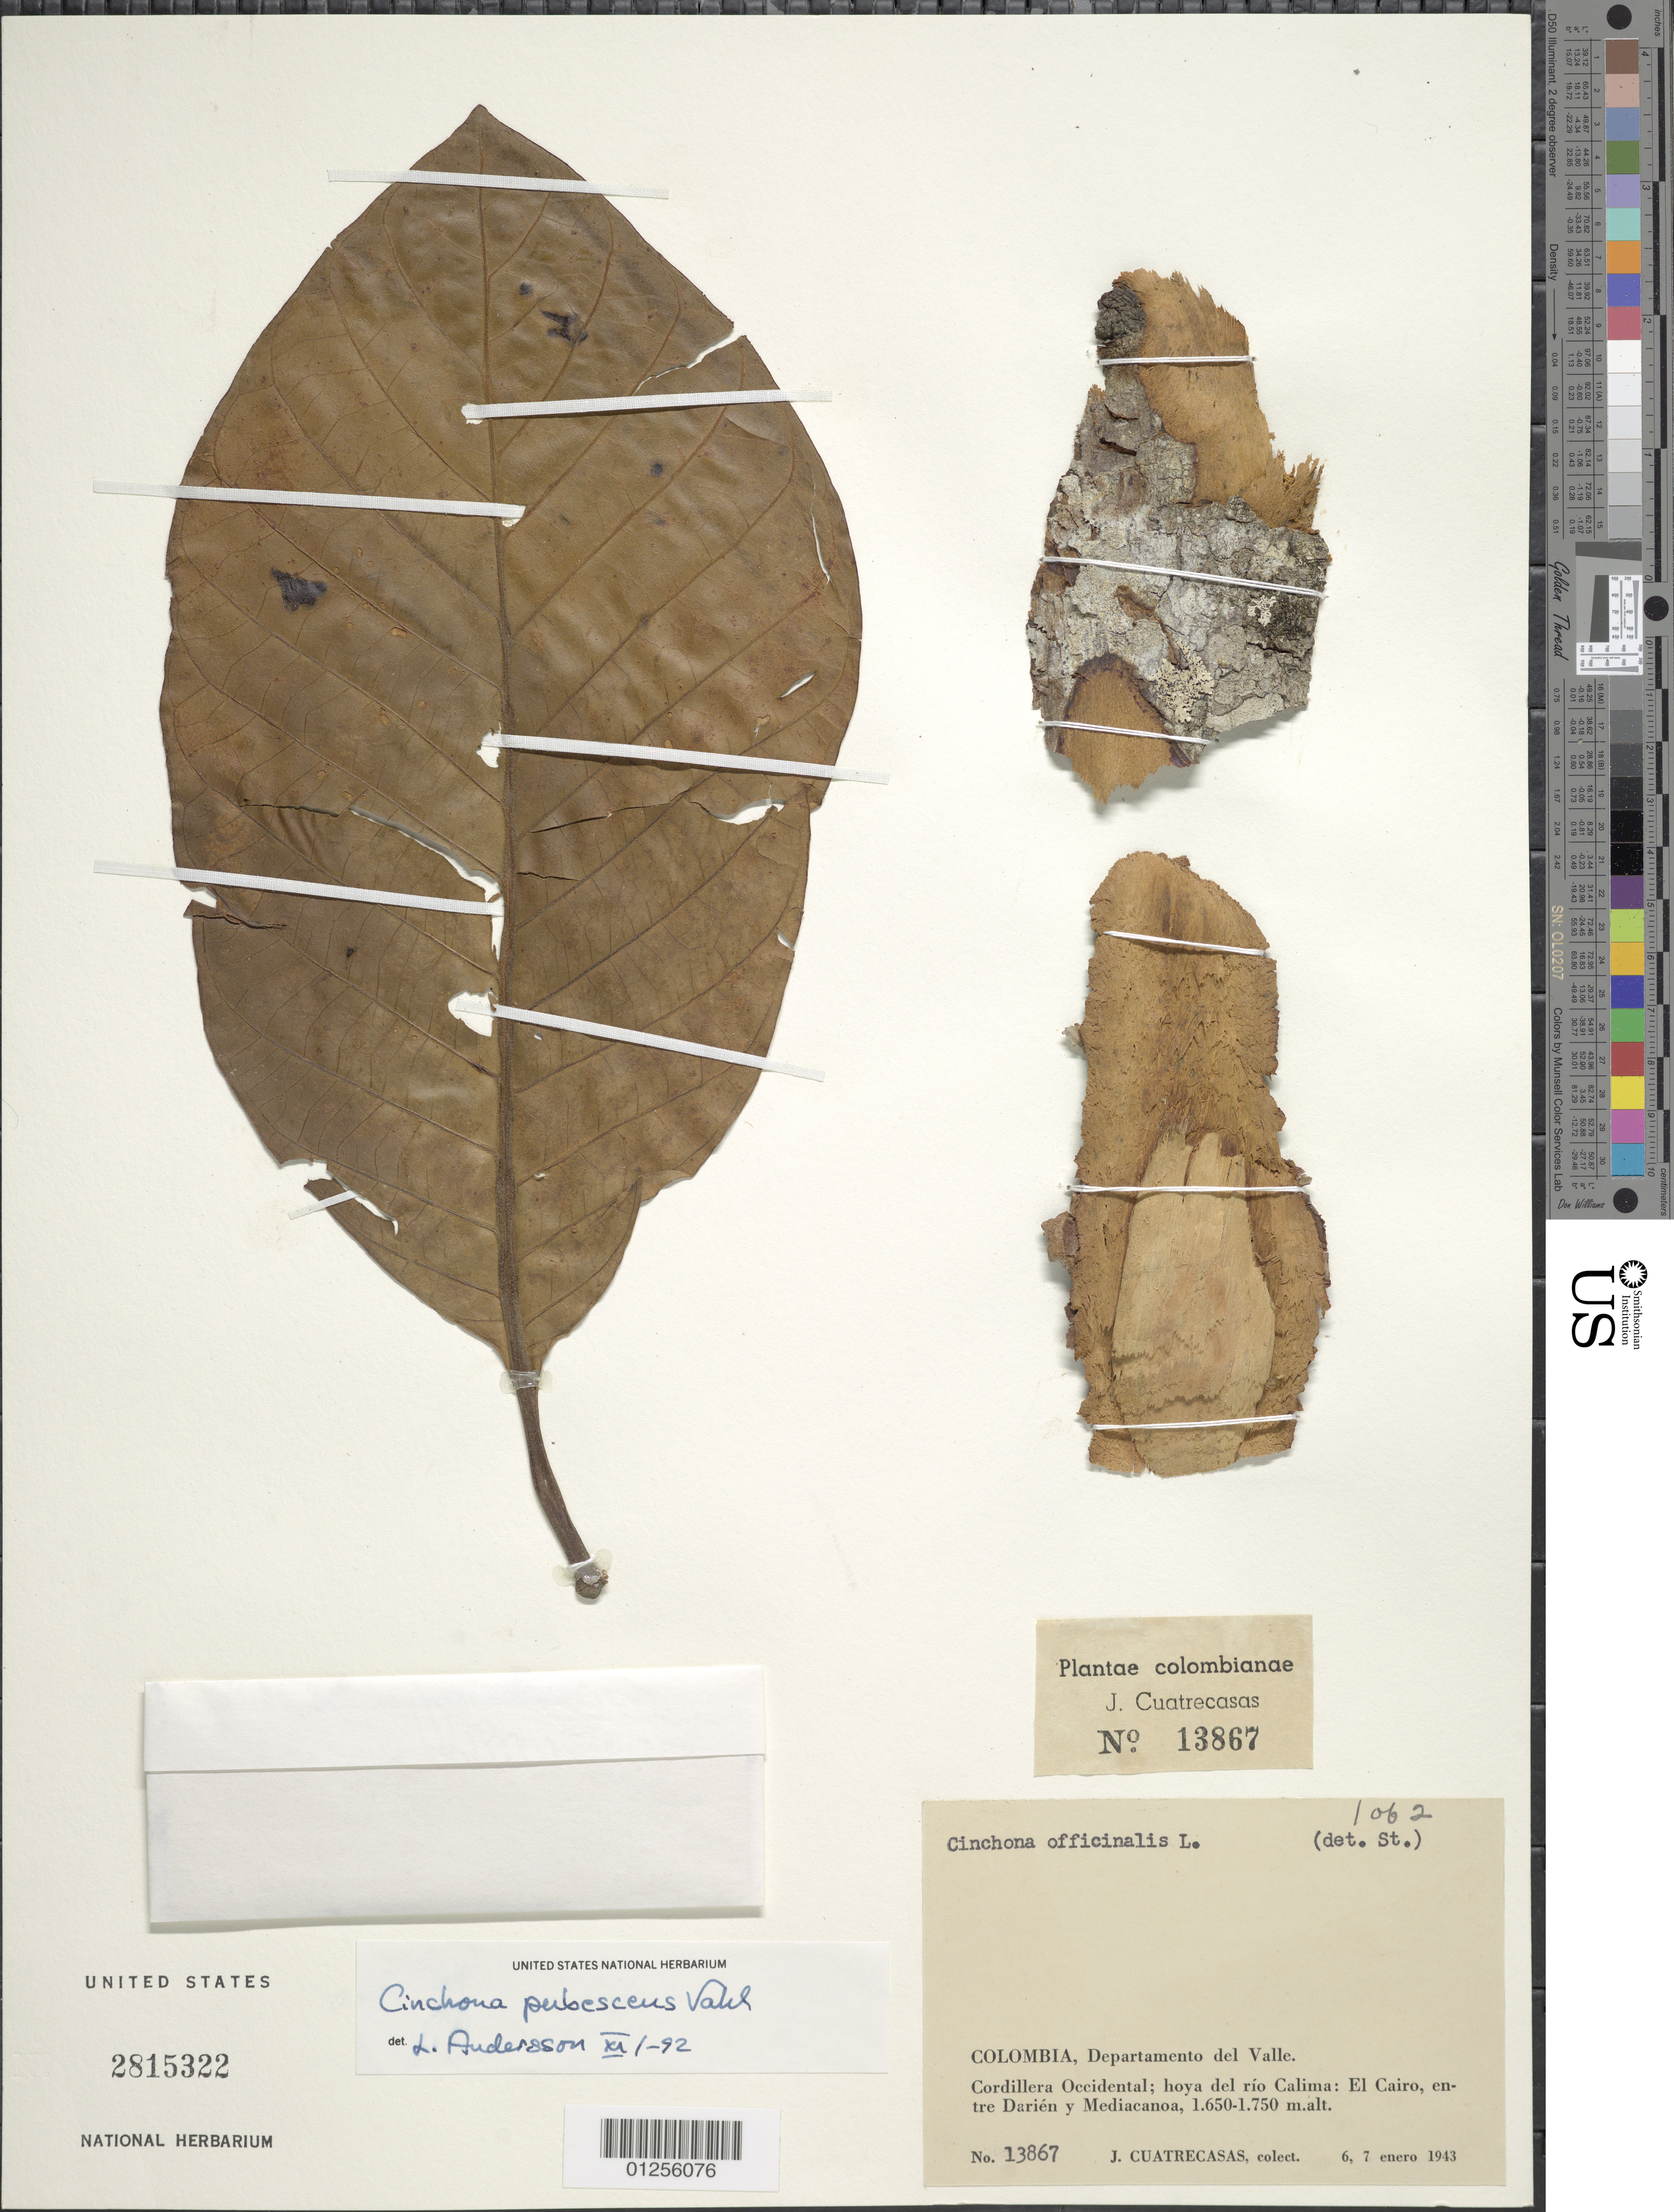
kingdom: Plantae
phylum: Tracheophyta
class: Magnoliopsida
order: Gentianales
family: Rubiaceae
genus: Cinchona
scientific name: Cinchona pubescens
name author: Vahl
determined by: Anderson, L.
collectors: J. Cuatrecasas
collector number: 13867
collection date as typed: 06 Jan 1943 and 07 Jan 1943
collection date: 1943-01-06,1943-01-07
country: Colombia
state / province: Valle del Cauca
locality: El Cairo, between Darien and Mediacañoa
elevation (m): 1650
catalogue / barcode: US 2815322